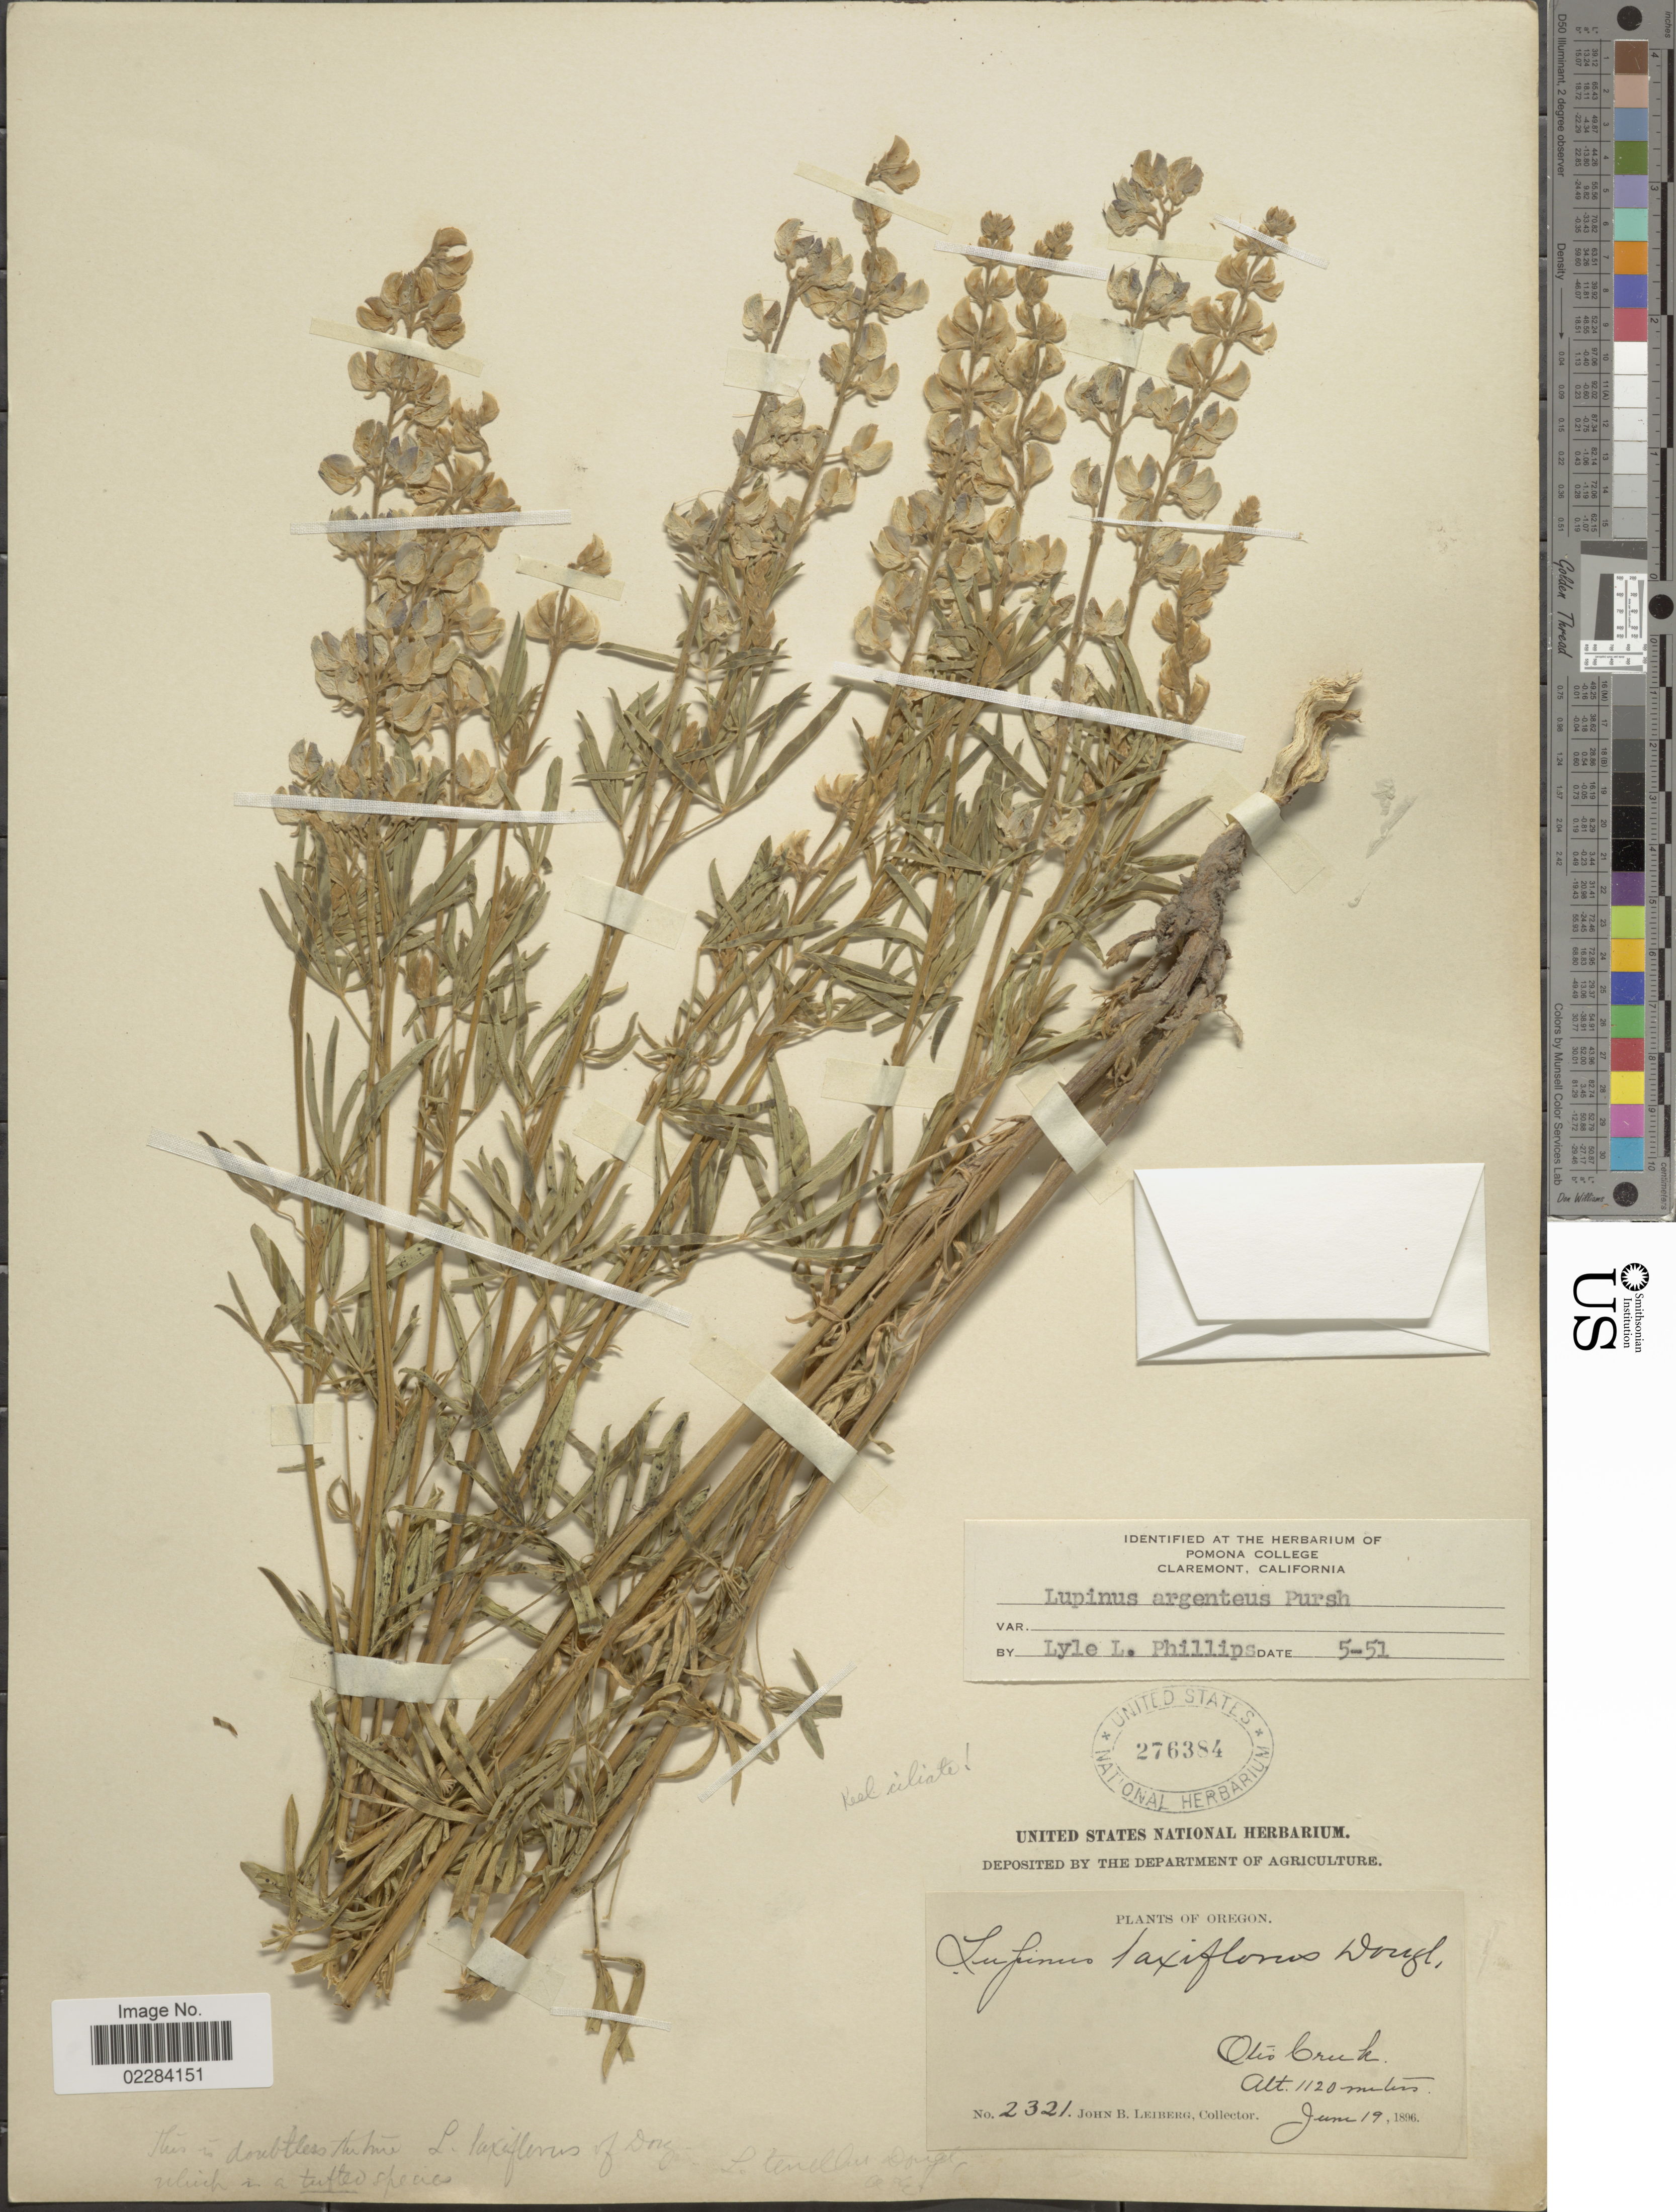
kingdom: Plantae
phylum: Tracheophyta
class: Magnoliopsida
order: Fabales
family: Fabaceae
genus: Lupinus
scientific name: Lupinus argenteus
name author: Pursh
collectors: J. B. Leiberg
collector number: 2321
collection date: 1896-06-19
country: United States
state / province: Oregon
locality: Otis Creek.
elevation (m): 1120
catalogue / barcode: US 276384